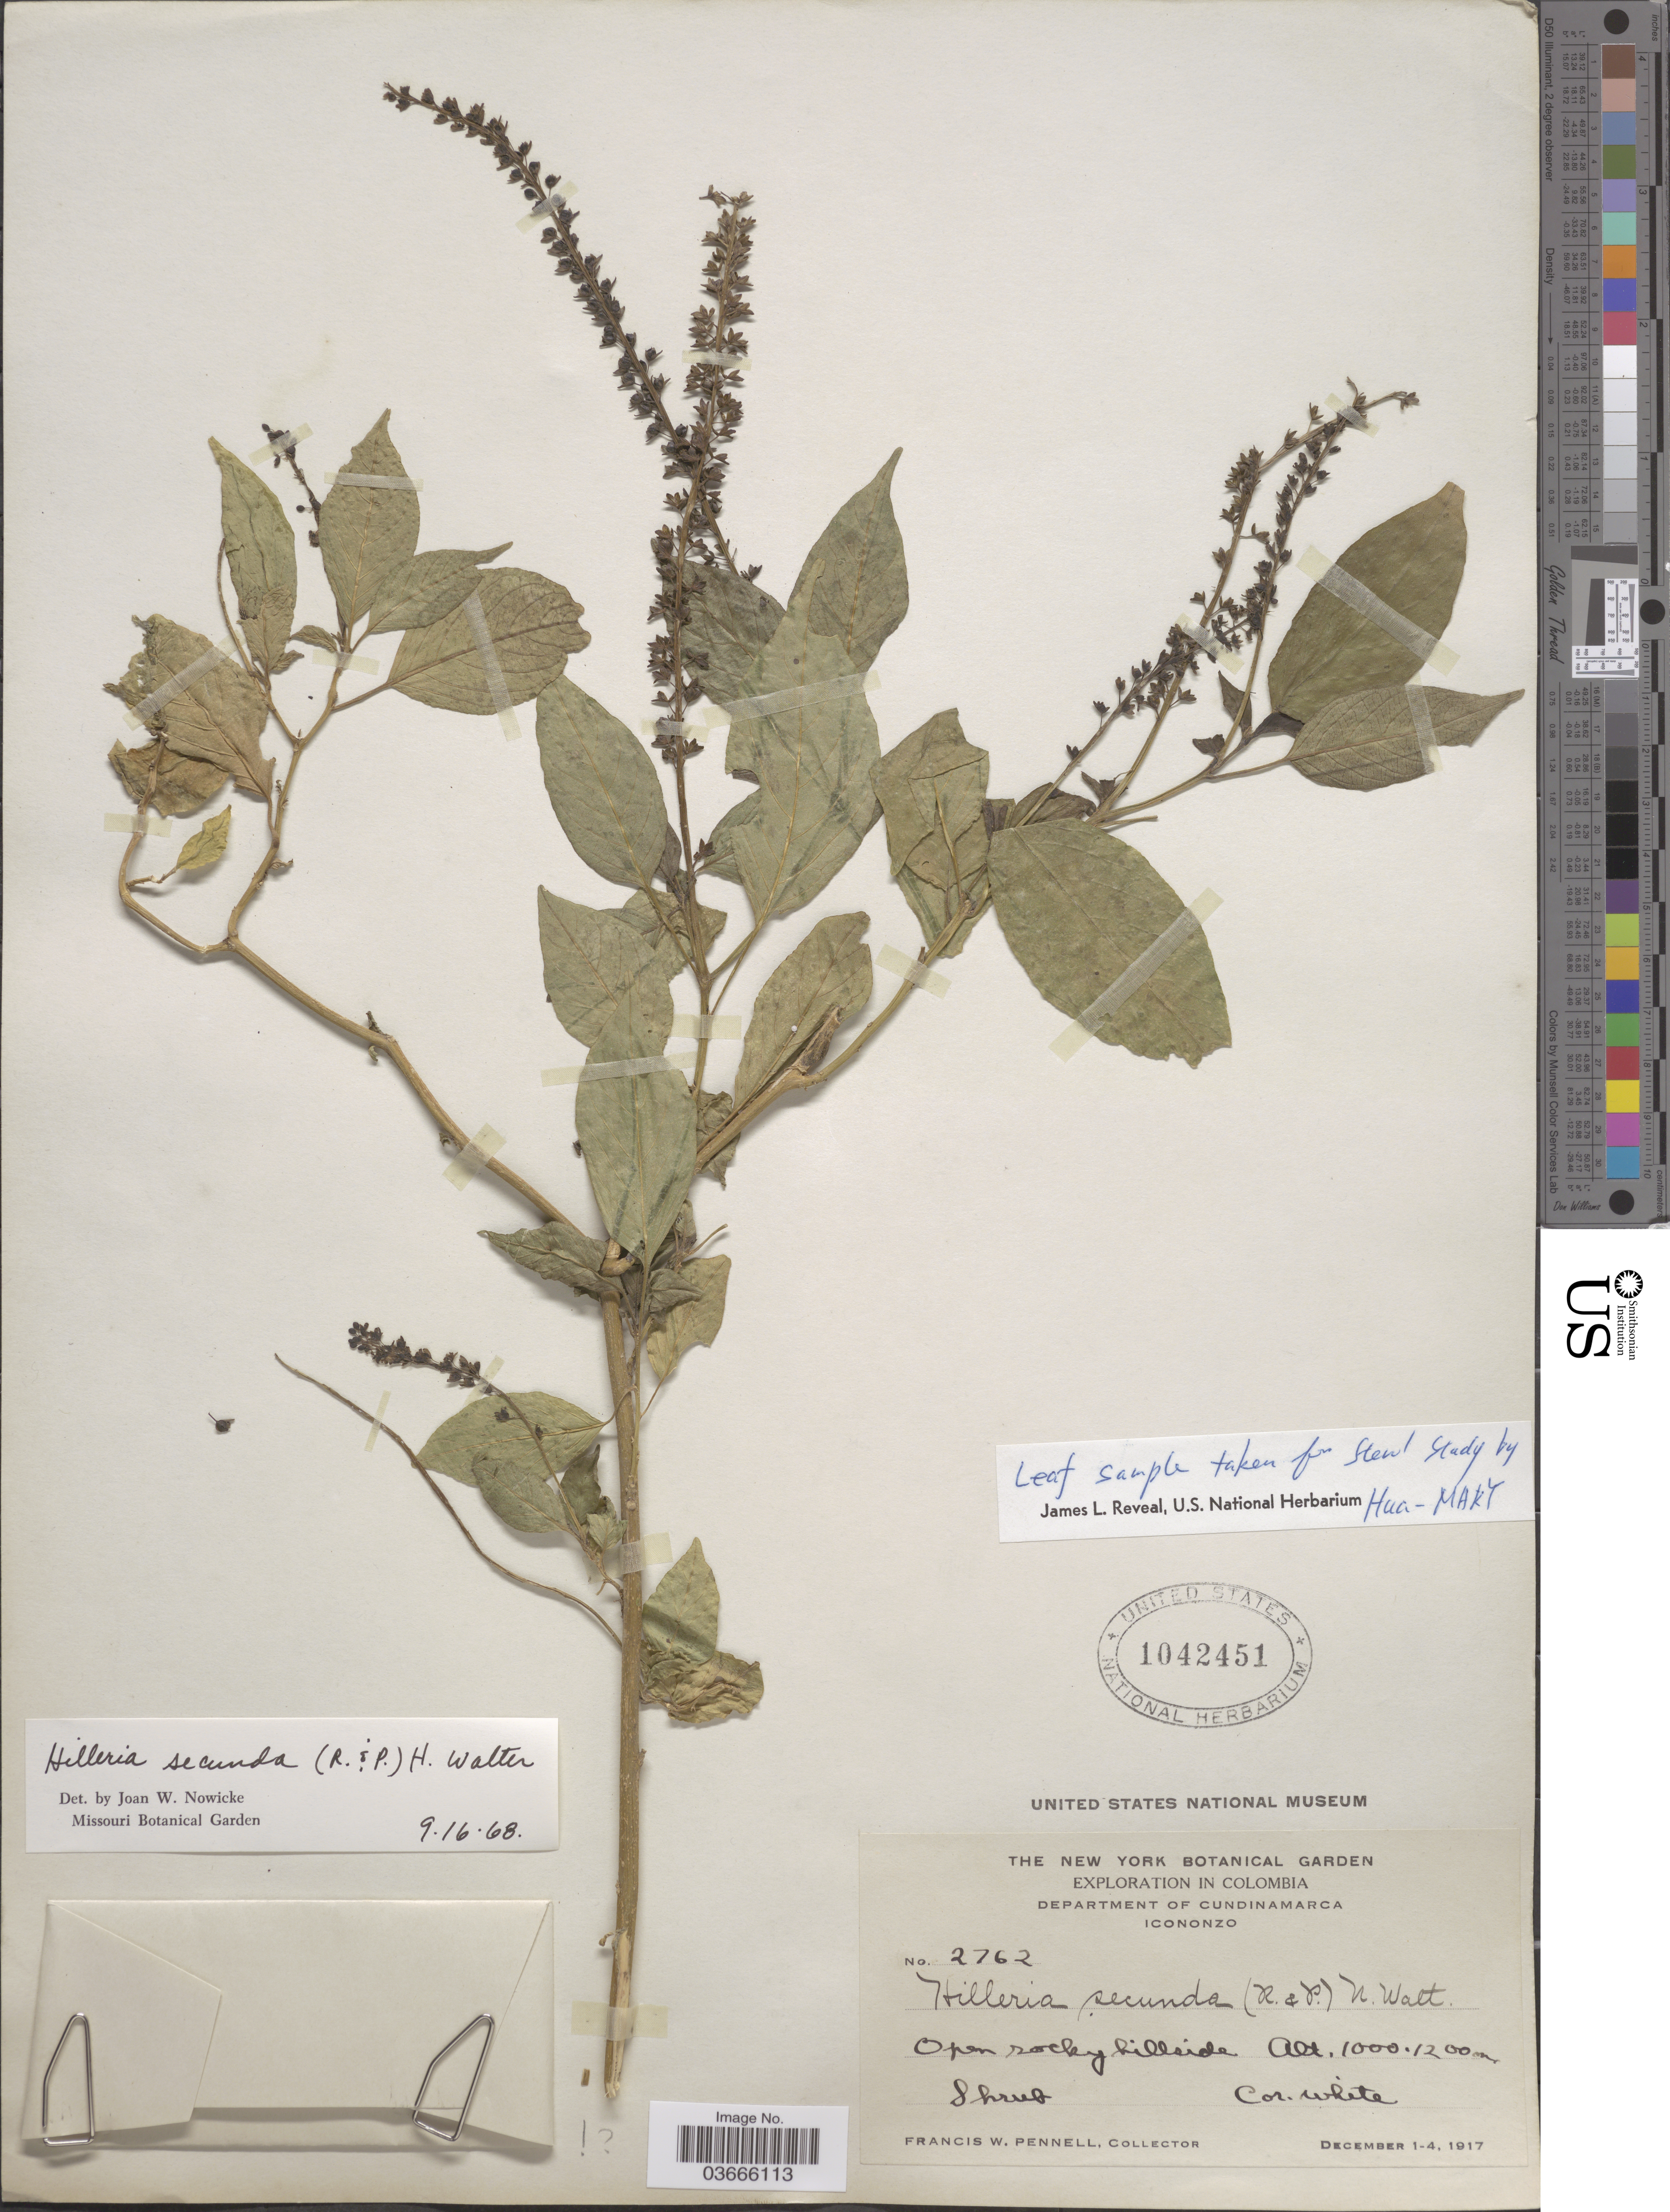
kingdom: Plantae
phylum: Tracheophyta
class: Magnoliopsida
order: Caryophyllales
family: Phytolaccaceae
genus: Hilleria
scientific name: Hilleria secunda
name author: (Ruiz & Pav.) H. Walter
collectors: F. W. Pennell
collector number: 2762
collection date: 1917-12-01/1917-12-04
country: Colombia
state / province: Cundinamarca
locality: Department of Cundinamarca. Icononzo.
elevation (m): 1000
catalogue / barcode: US 1042451